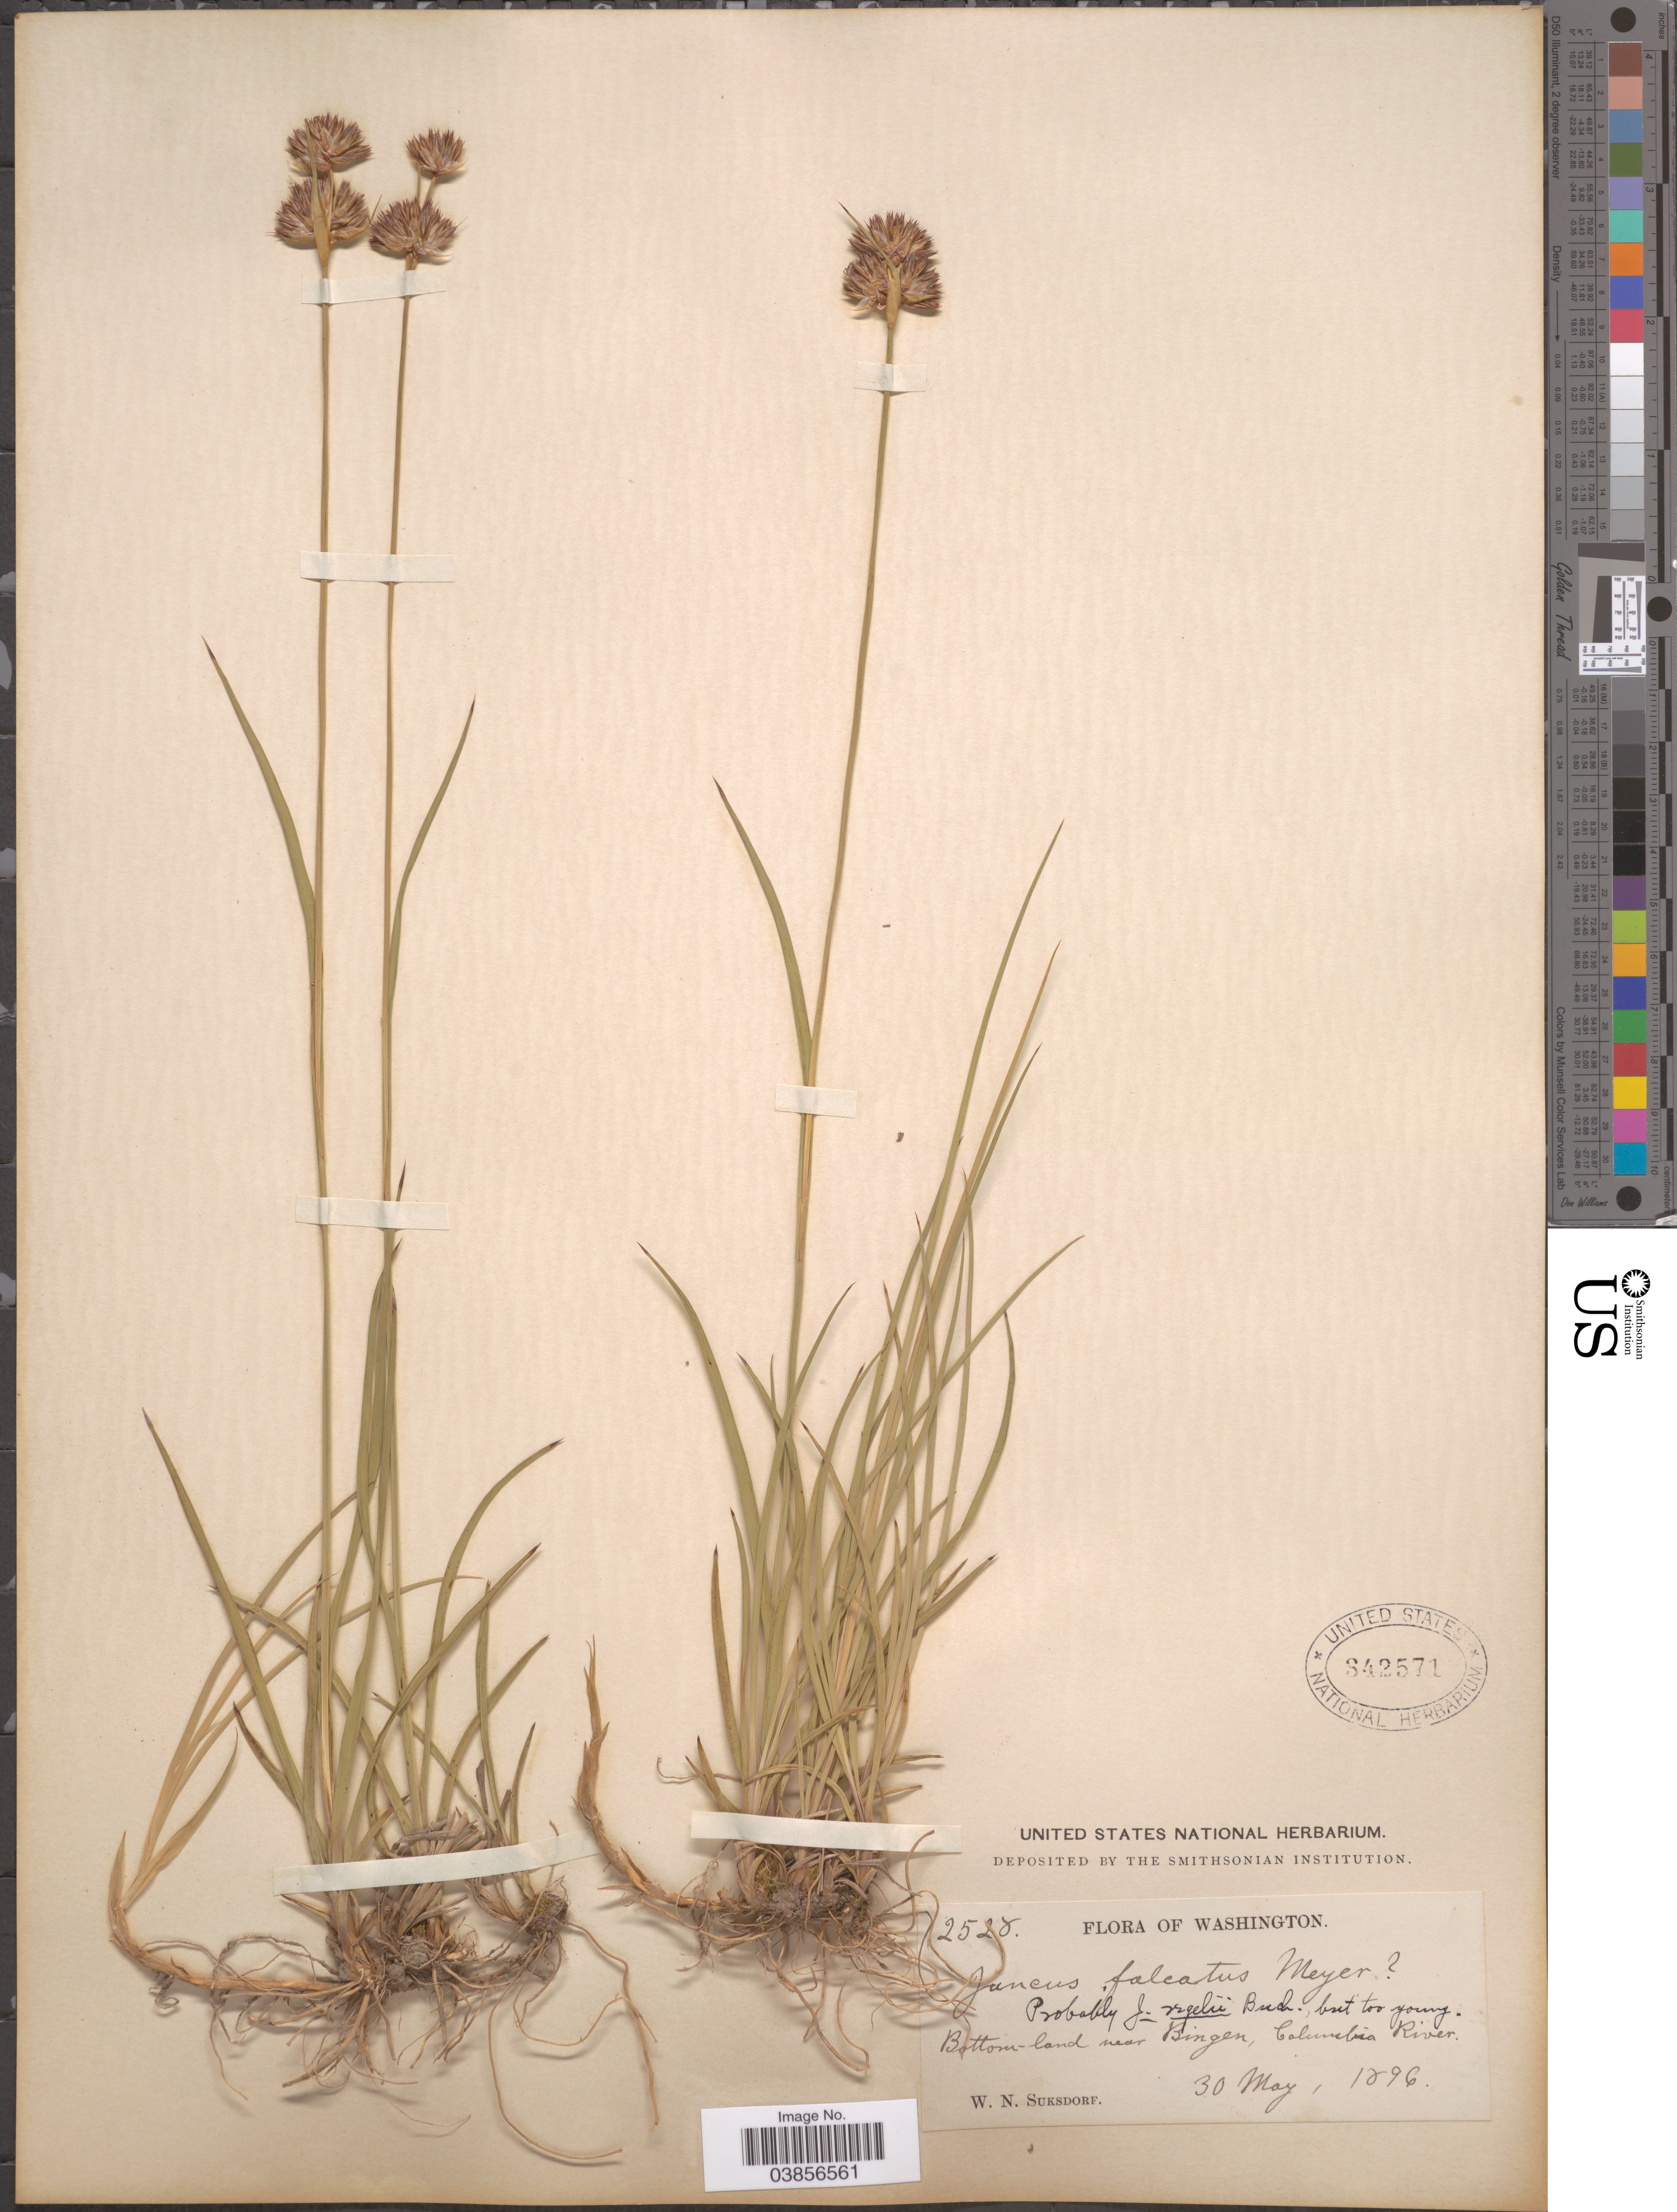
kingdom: Plantae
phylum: Tracheophyta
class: Liliopsida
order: Poales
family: Juncaceae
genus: Juncus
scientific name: Juncus regelii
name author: Buchenau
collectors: W. N. Suksdorf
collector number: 2528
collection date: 1896-05-30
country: United States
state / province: Washington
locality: Bottom-land near Bingen, Columbia River.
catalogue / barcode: US 342571